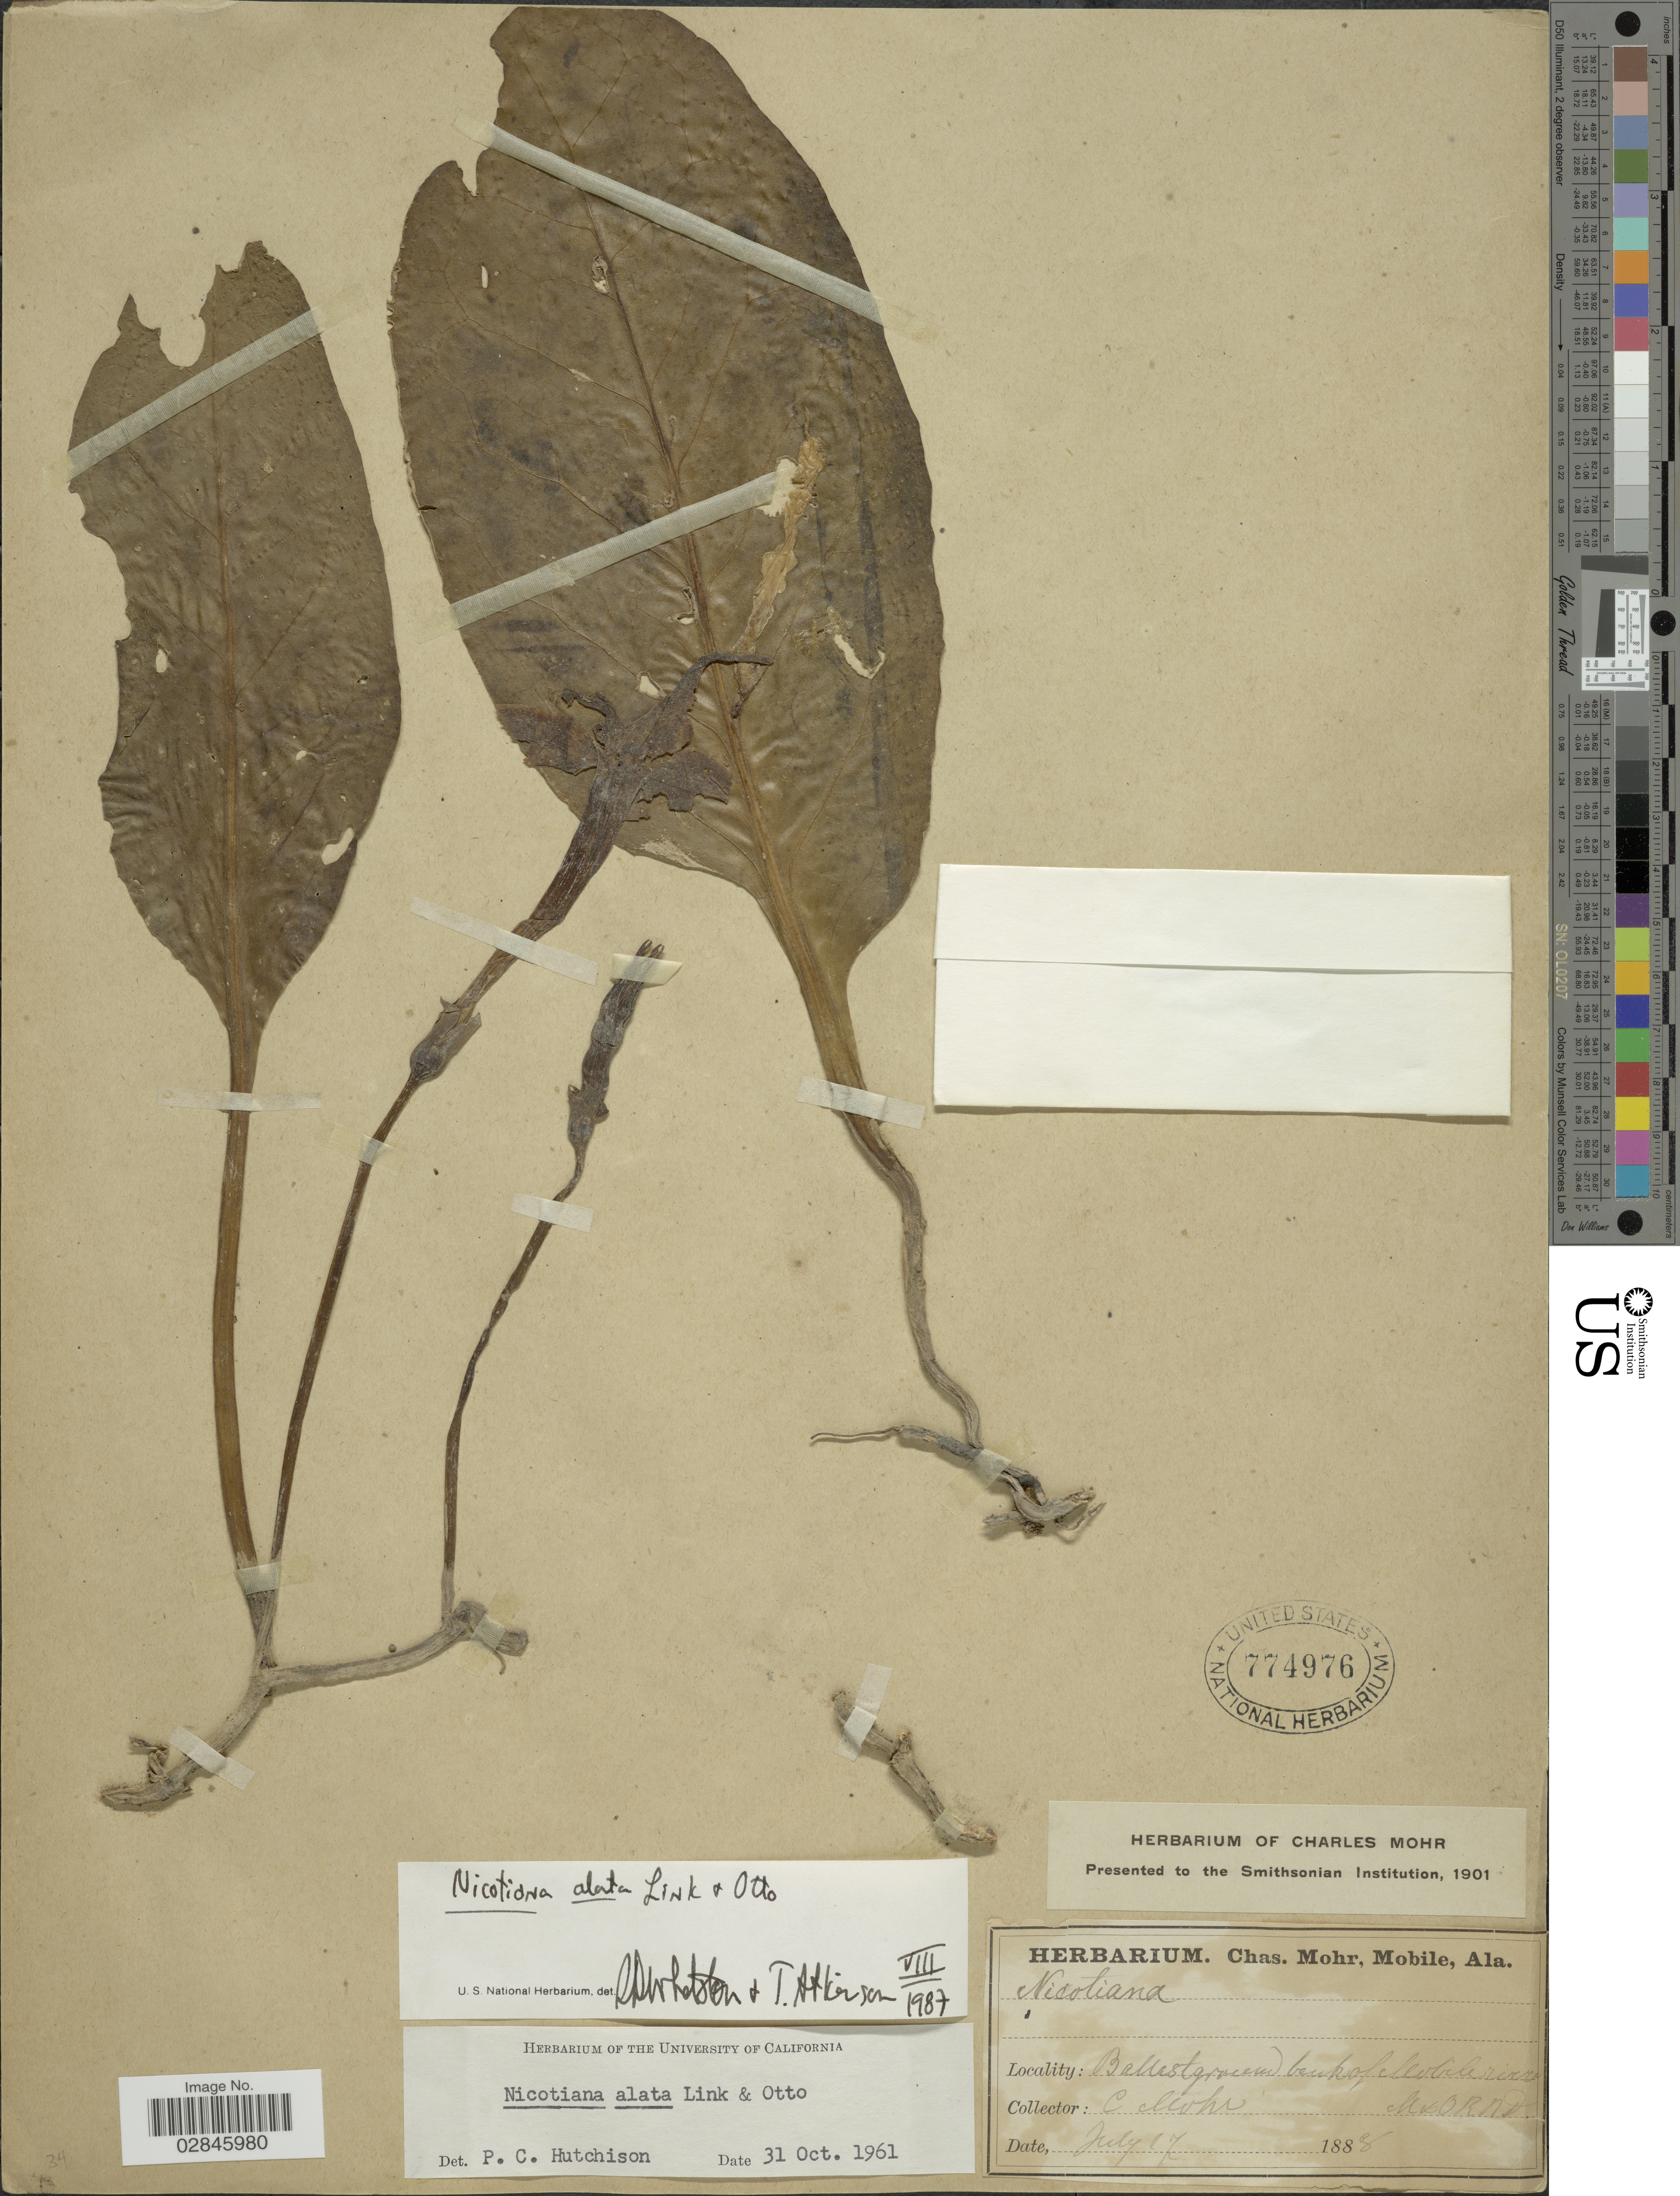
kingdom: Plantae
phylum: Tracheophyta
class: Magnoliopsida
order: Solanales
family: Solanaceae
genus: Nicotiana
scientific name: Nicotiana alata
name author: Link & Otto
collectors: Mohr, C. T. (herbarium)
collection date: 1888-07-17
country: United States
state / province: Alabama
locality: Ballast ground, bank of Mobile river.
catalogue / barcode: US 774976